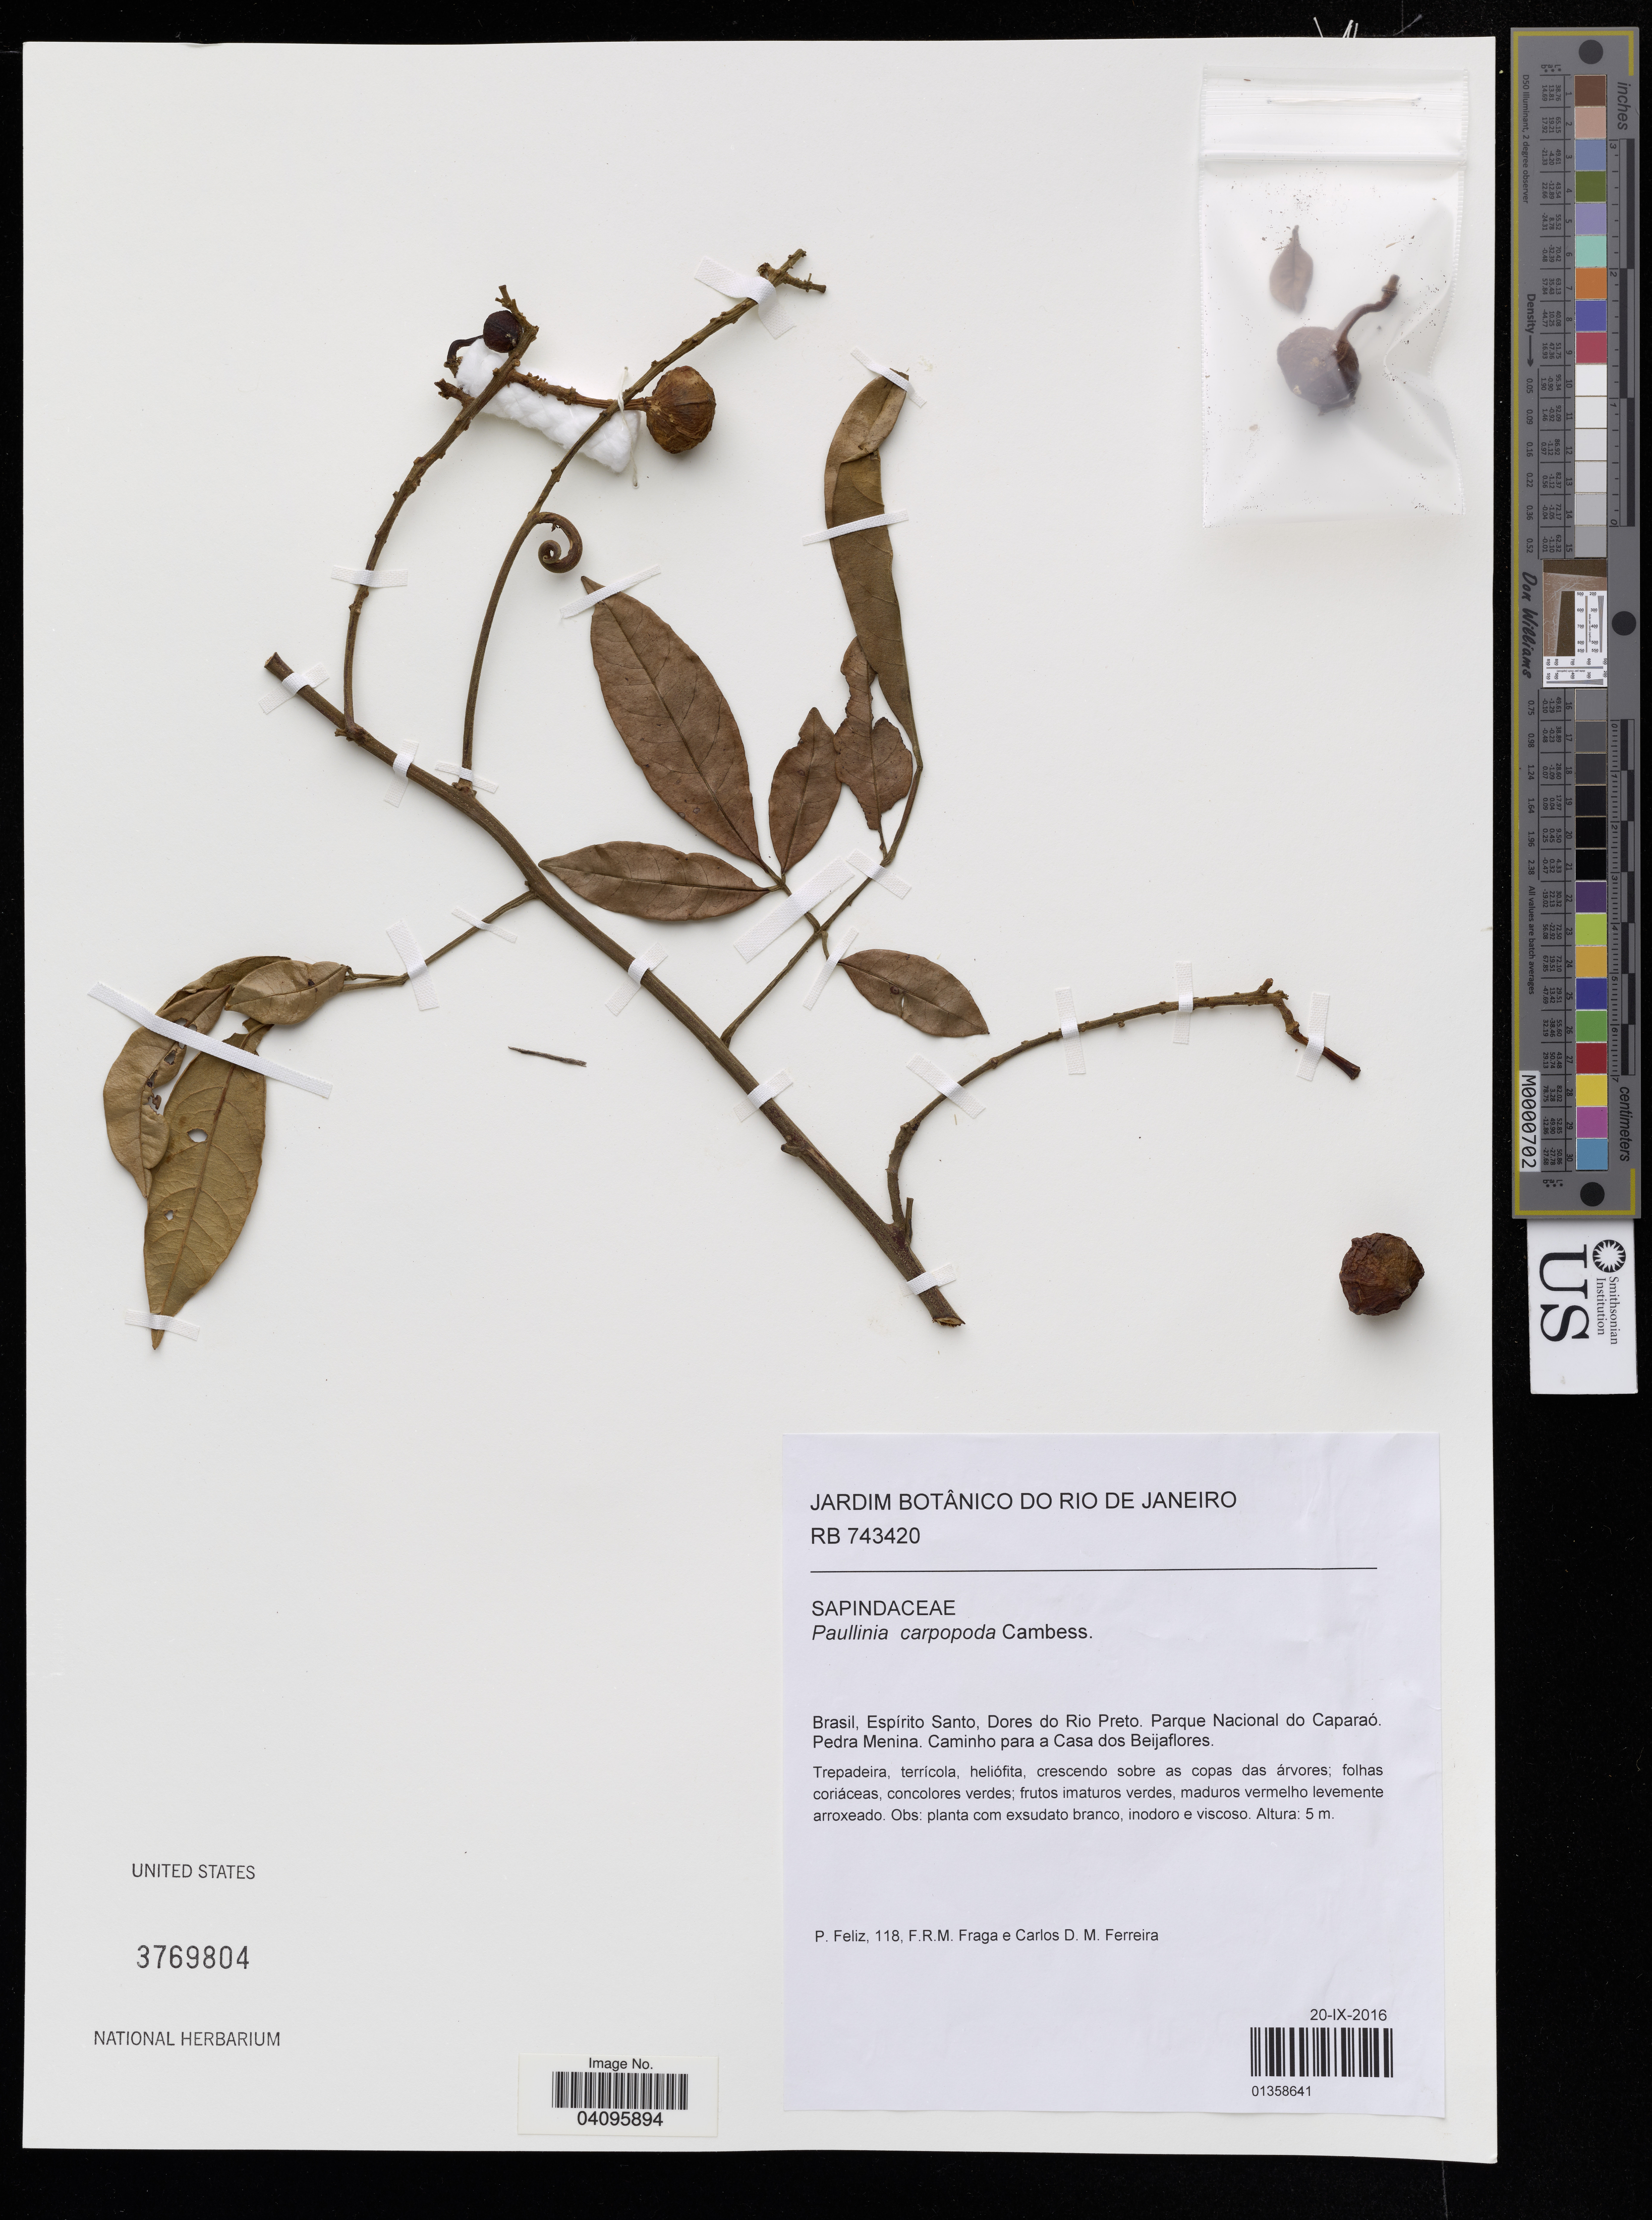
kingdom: Plantae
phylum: Tracheophyta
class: Magnoliopsida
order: Sapindales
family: Sapindaceae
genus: Paullinia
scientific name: Paullinia carpopodea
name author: Cambess.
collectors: P. Feliz, F. Fraga & D. Ferreira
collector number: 118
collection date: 2016-09-20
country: Brazil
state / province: Espírito Santo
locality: Dores do Rio Preto. Parque Nacional do Caparaó. Pedra Menina. Caminho para a Casa dos Beijaflores.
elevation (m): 5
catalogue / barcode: US 3769804